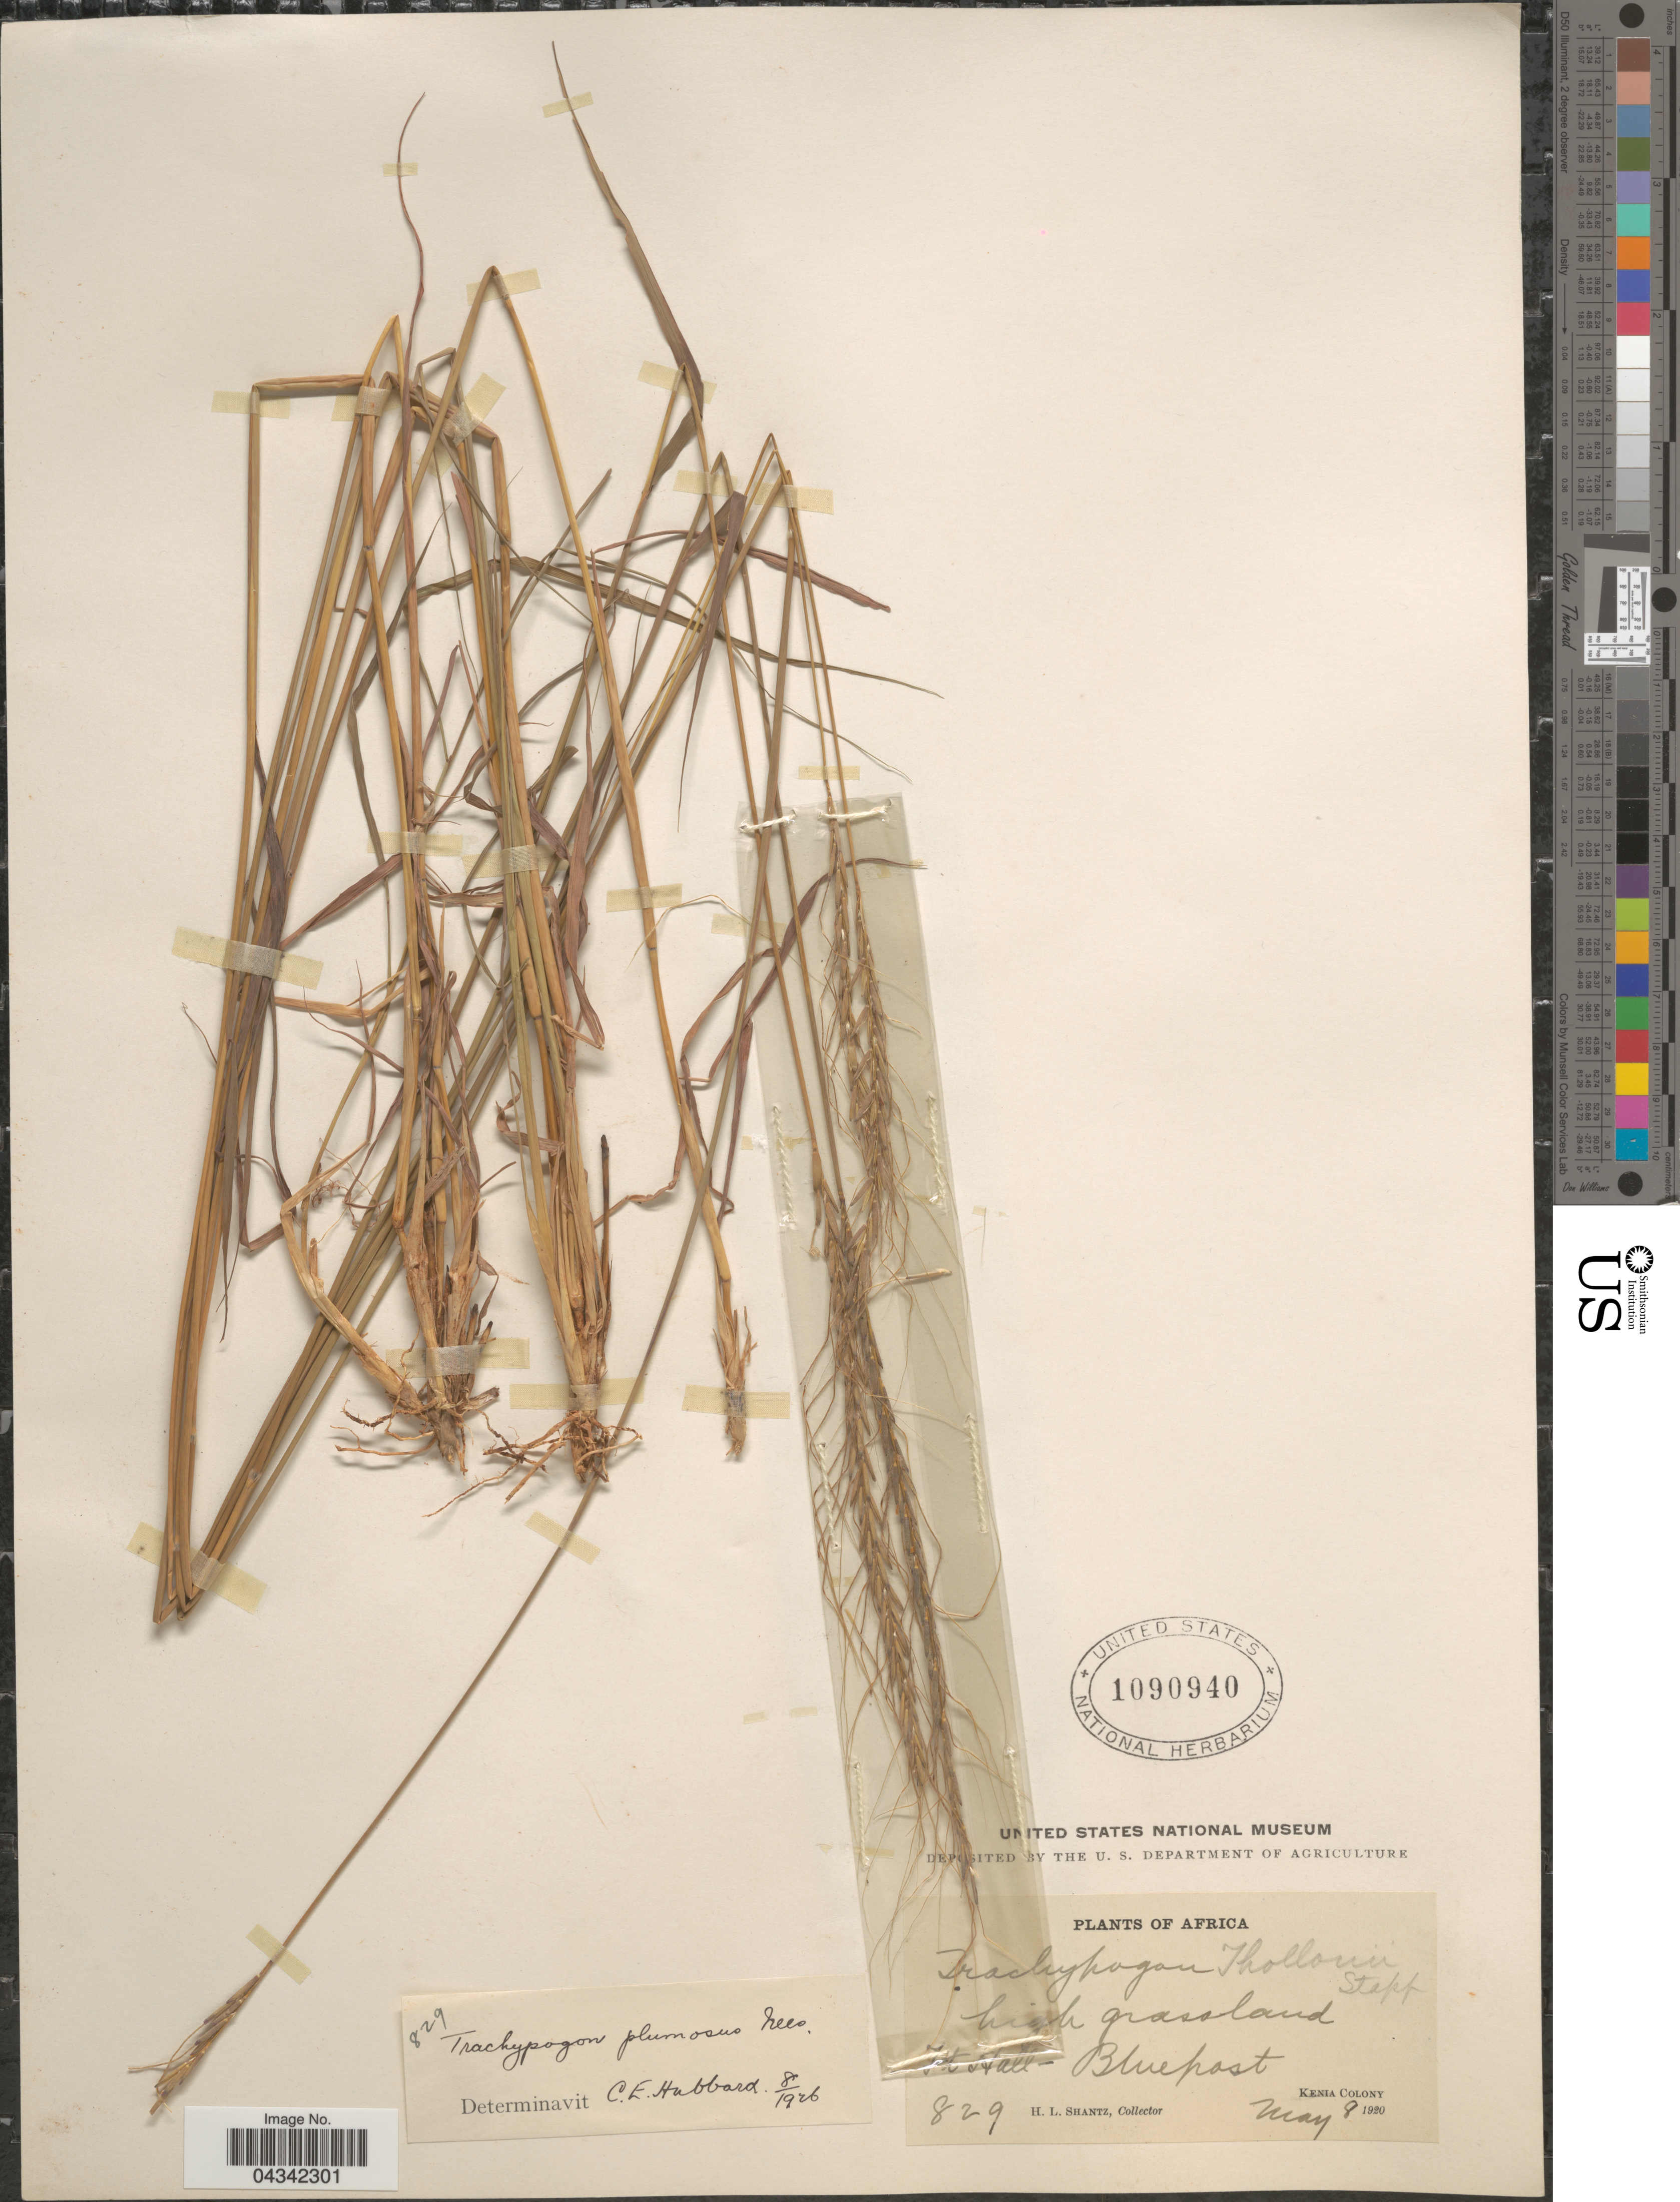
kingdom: Plantae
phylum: Tracheophyta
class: Liliopsida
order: Poales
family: Poaceae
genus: Trachypogon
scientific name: Trachypogon spicatus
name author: (L. f.) Kuntze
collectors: H. Shantz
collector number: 829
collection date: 1920-05-08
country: Kenya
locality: Ft Hall-Bluepost. Kenia Colony.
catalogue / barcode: US 1090940